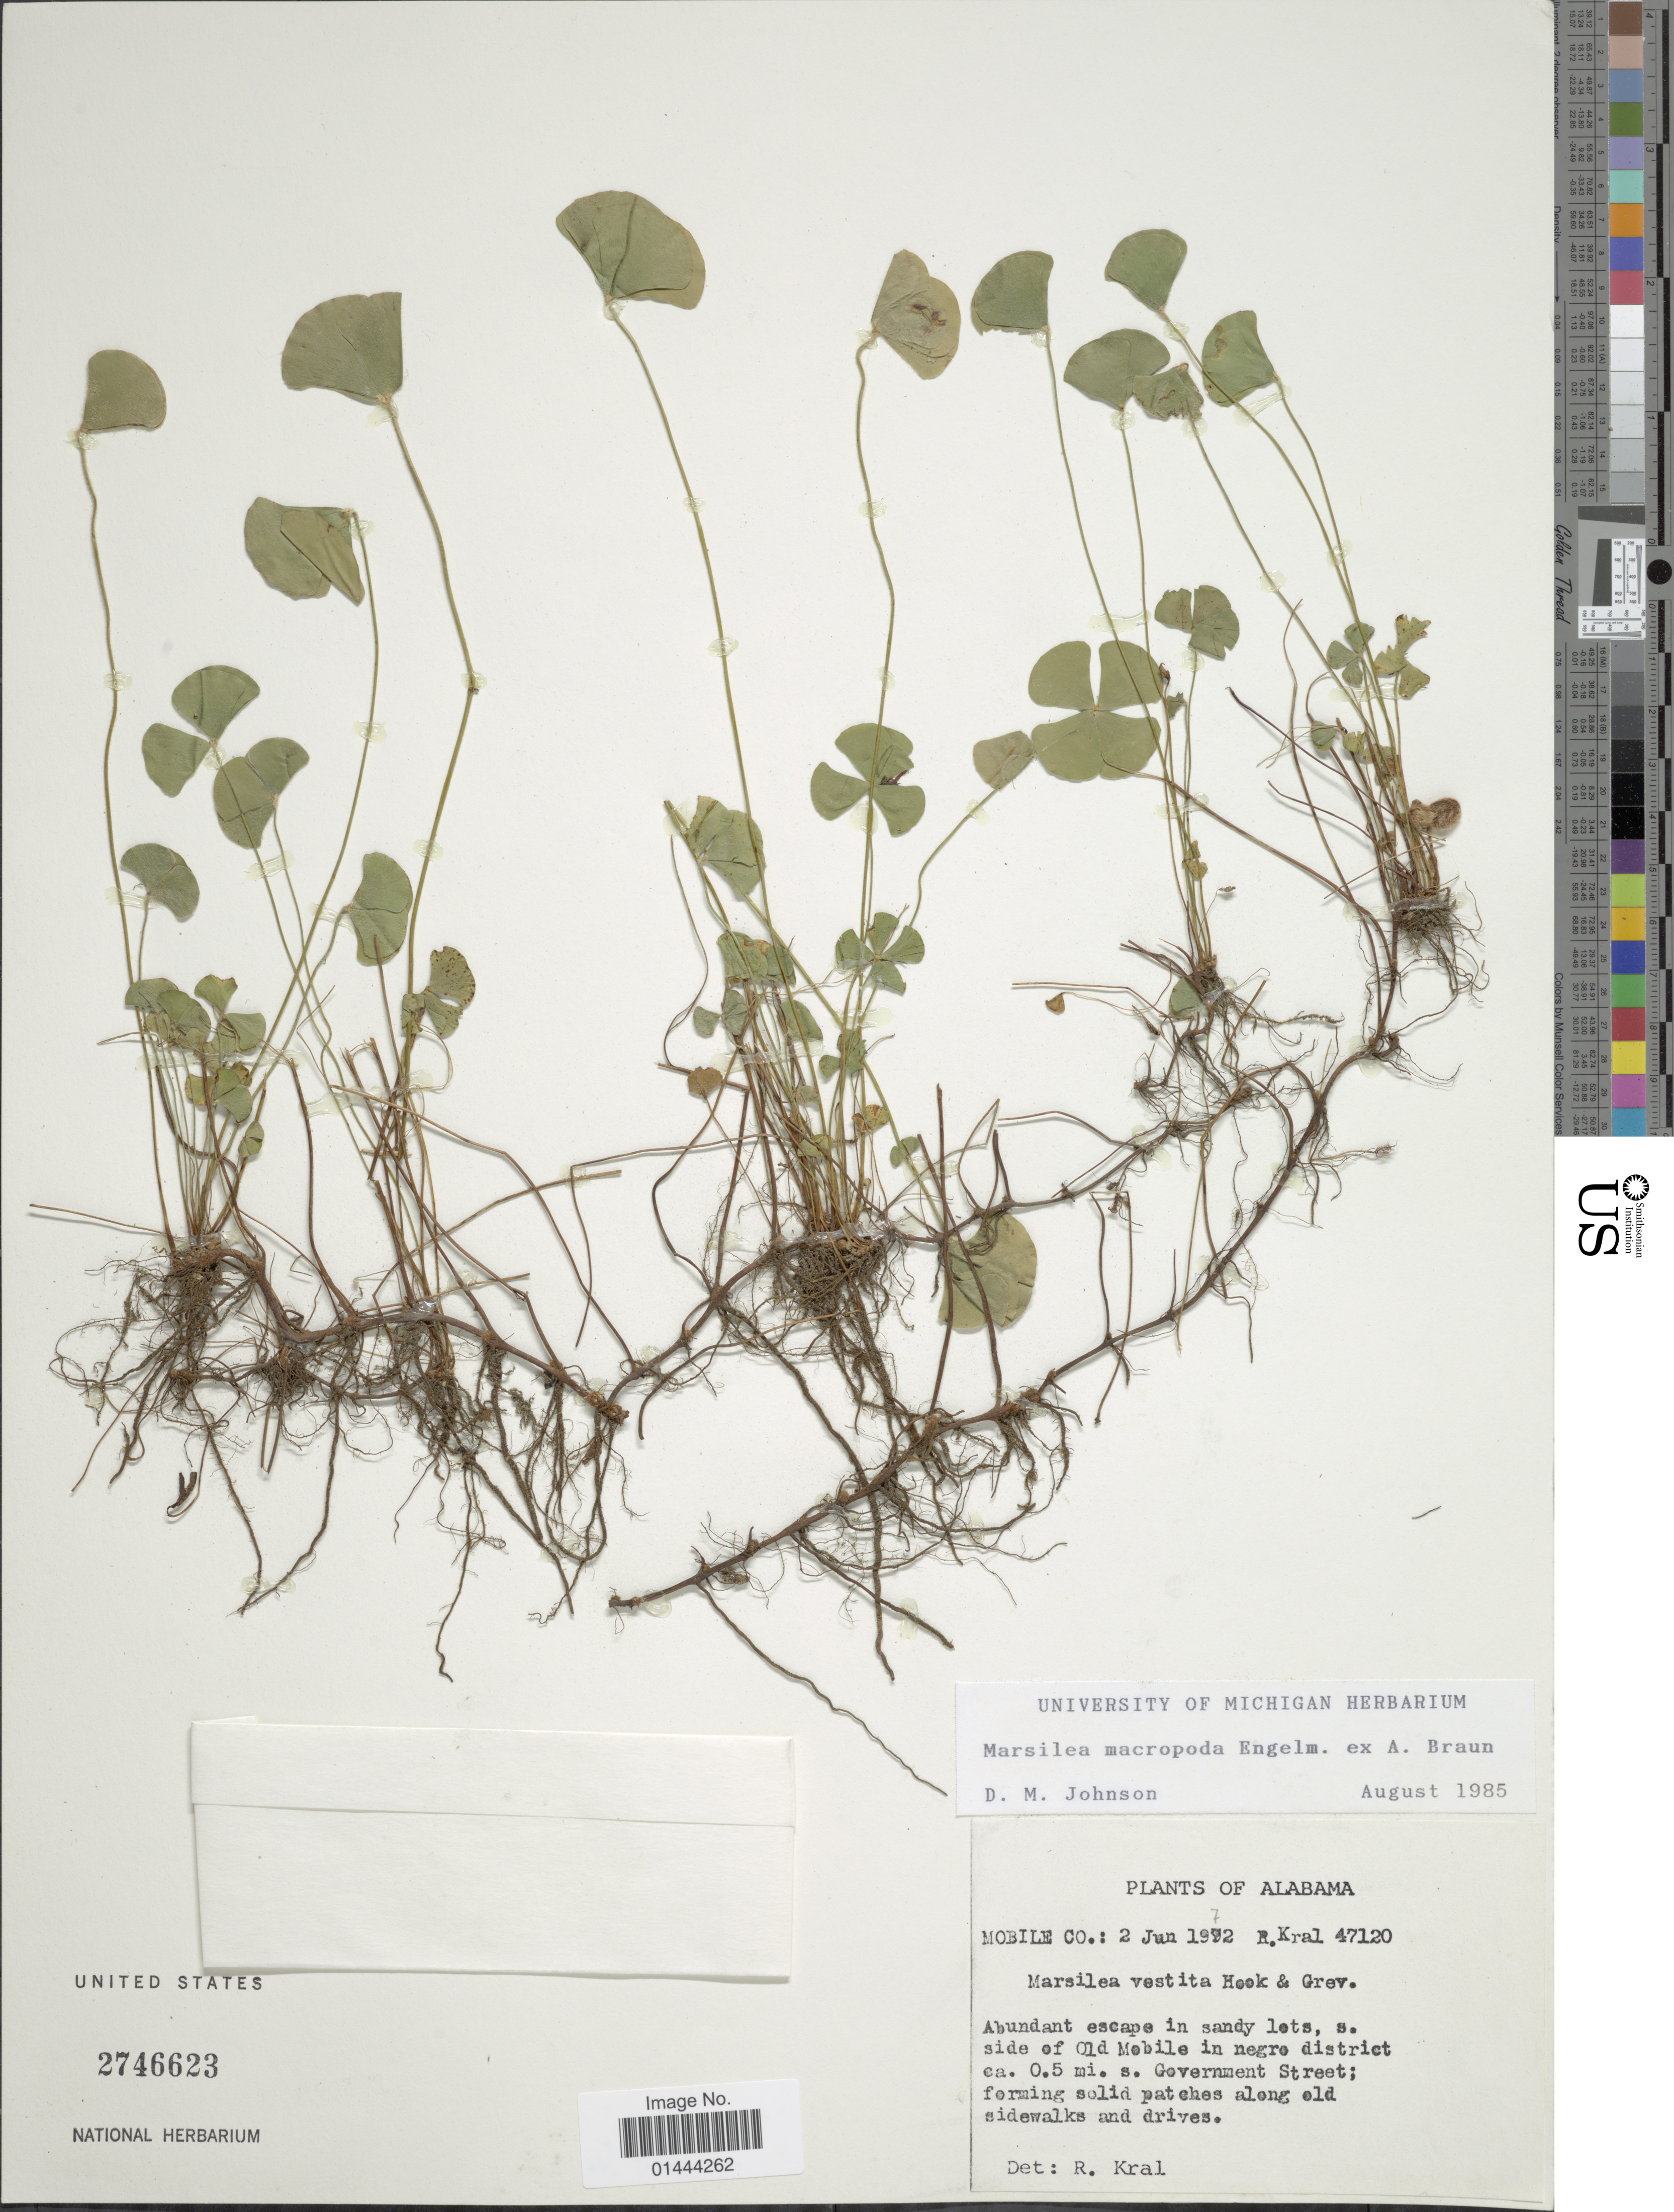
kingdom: Plantae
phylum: Tracheophyta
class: Polypodiopsida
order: Salviniales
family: Marsileaceae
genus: Marsilea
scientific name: Marsilea macropoda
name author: Engelm. ex A. Braun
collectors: R. Kral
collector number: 47120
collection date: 1972-06-02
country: United States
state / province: Alabama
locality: Mobile Co.: abundant escape in sandy lets, s. side of Old Mobile in negro district ca. 0.5 mi. S. Goverment Street; forming solid patches along old sidewalks and drives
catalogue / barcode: US 2746623